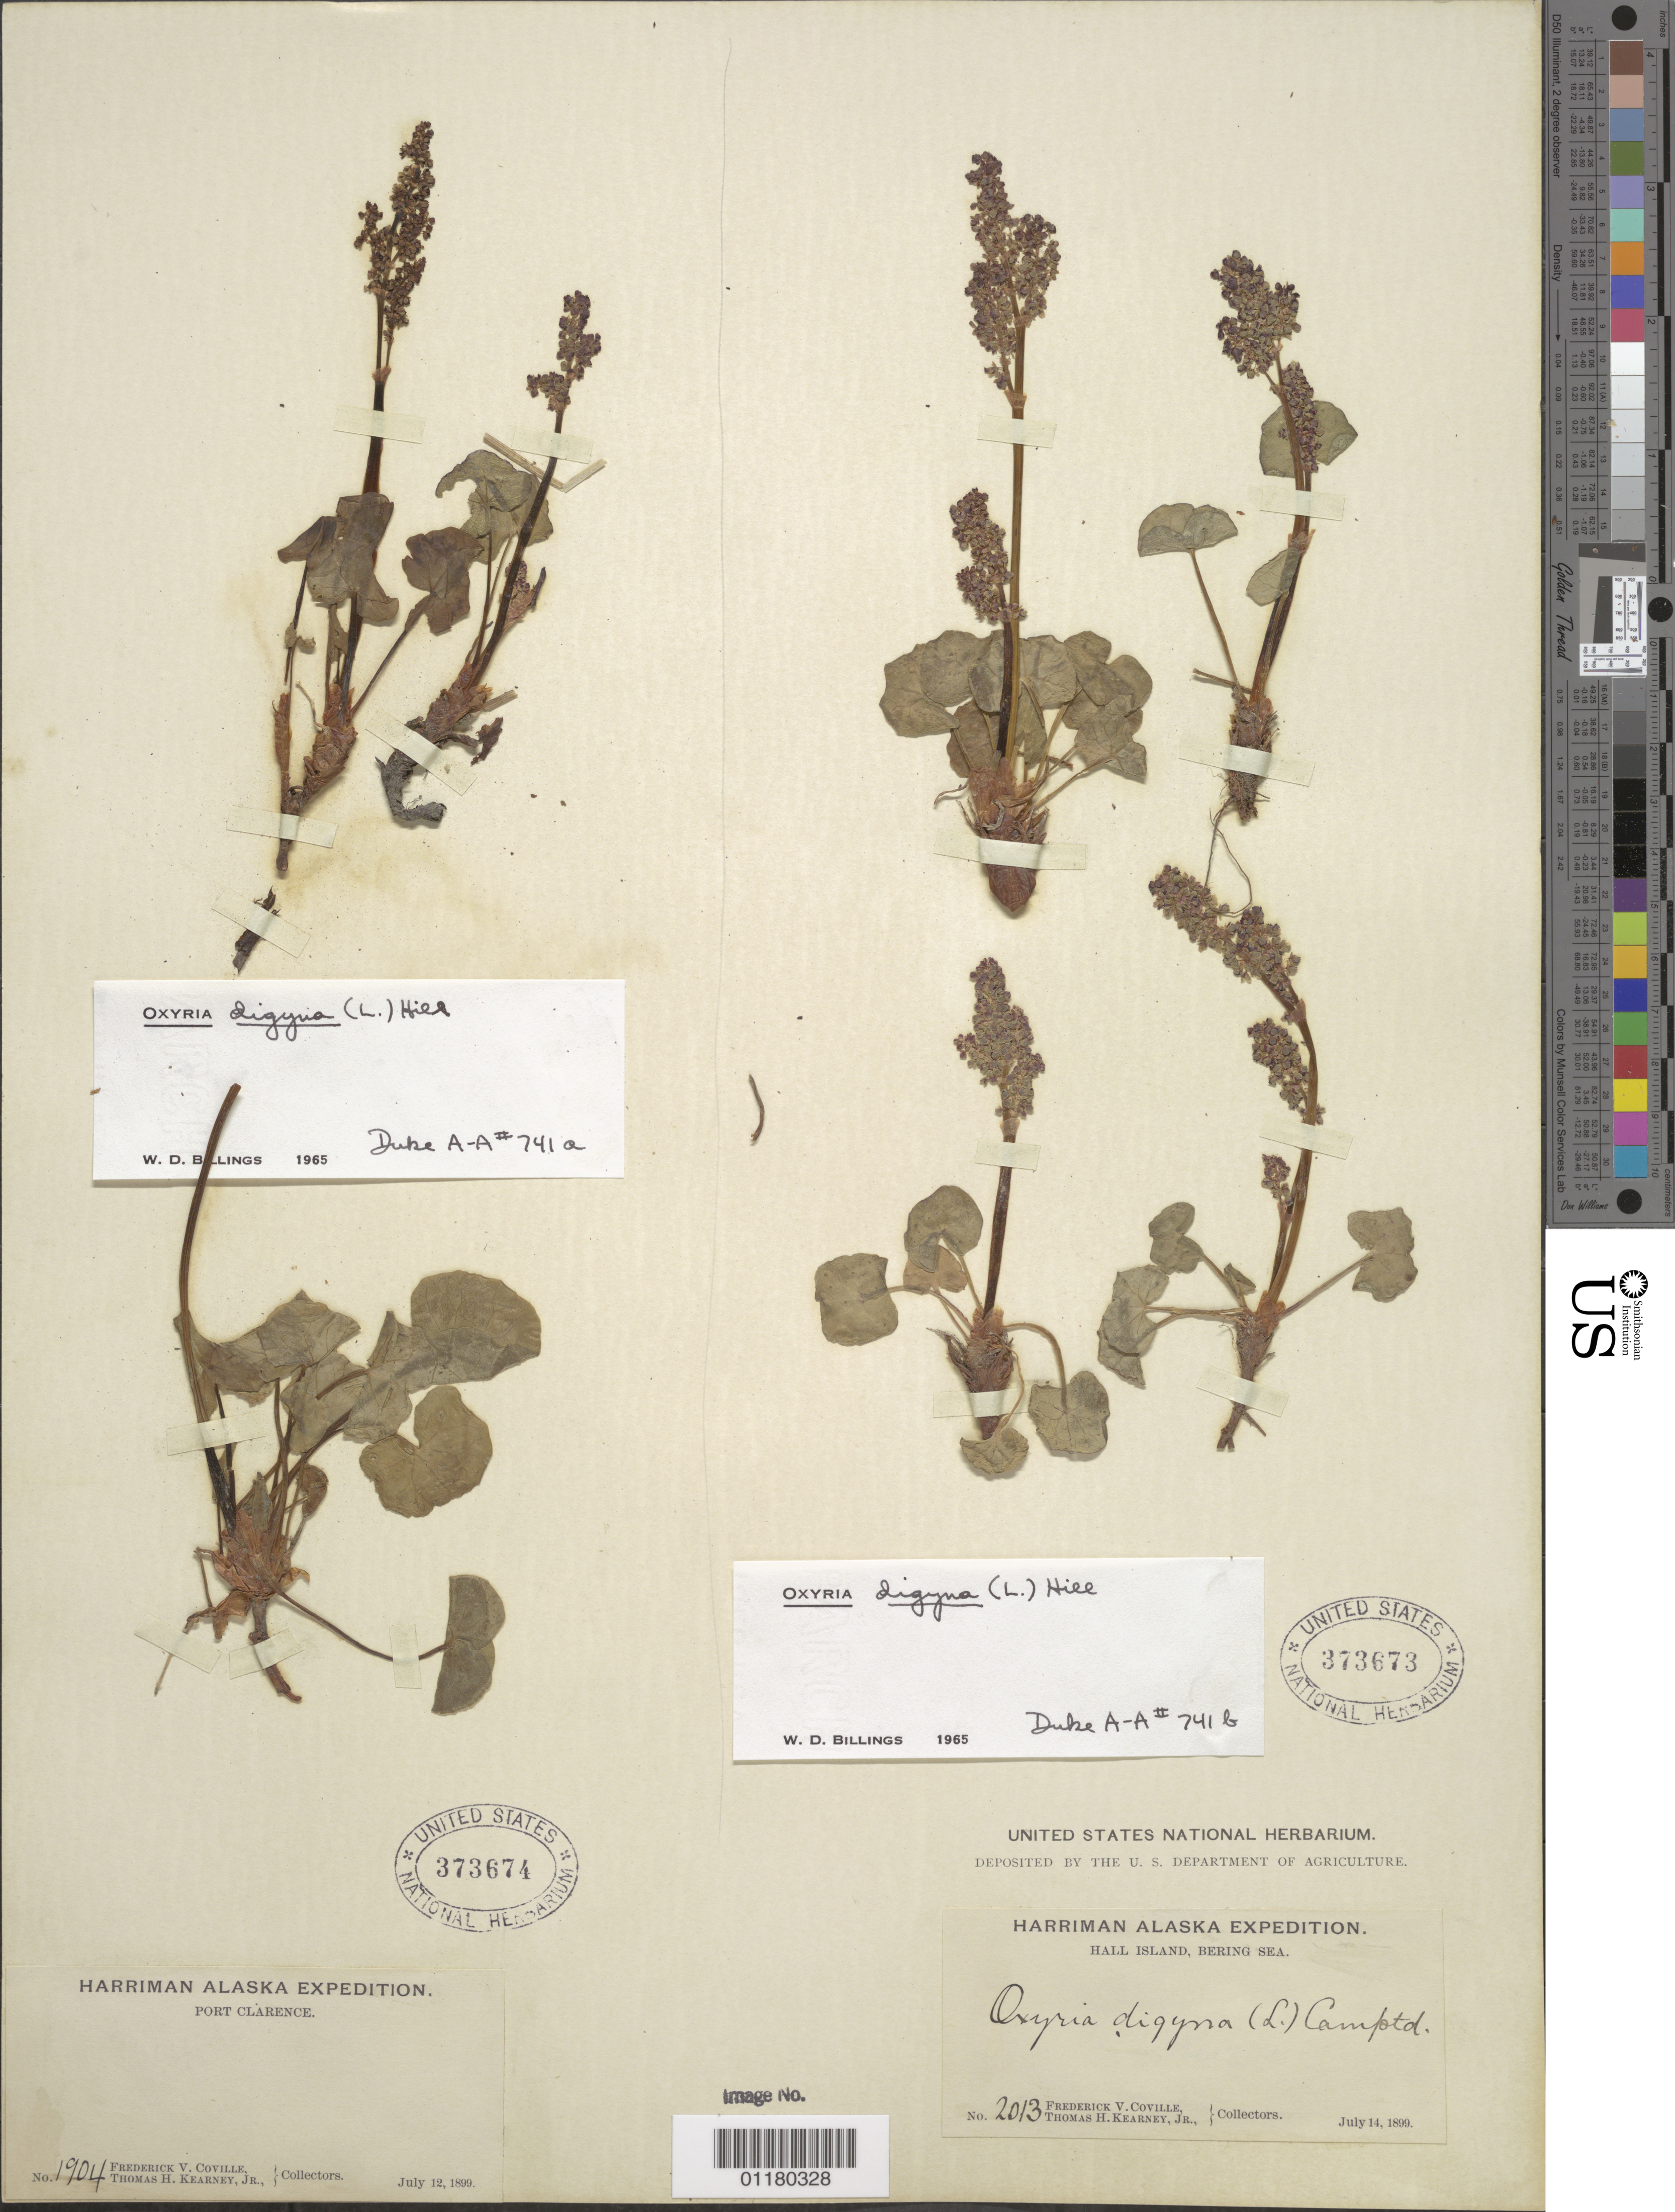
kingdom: Plantae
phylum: Tracheophyta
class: Magnoliopsida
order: Caryophyllales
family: Polygonaceae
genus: Oxyria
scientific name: Oxyria digyna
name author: (L.) Hill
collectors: F. V. Coville & T. H. Kearney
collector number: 2013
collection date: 1899-07-14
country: United States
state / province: Alaska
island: Hall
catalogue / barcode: US 373673